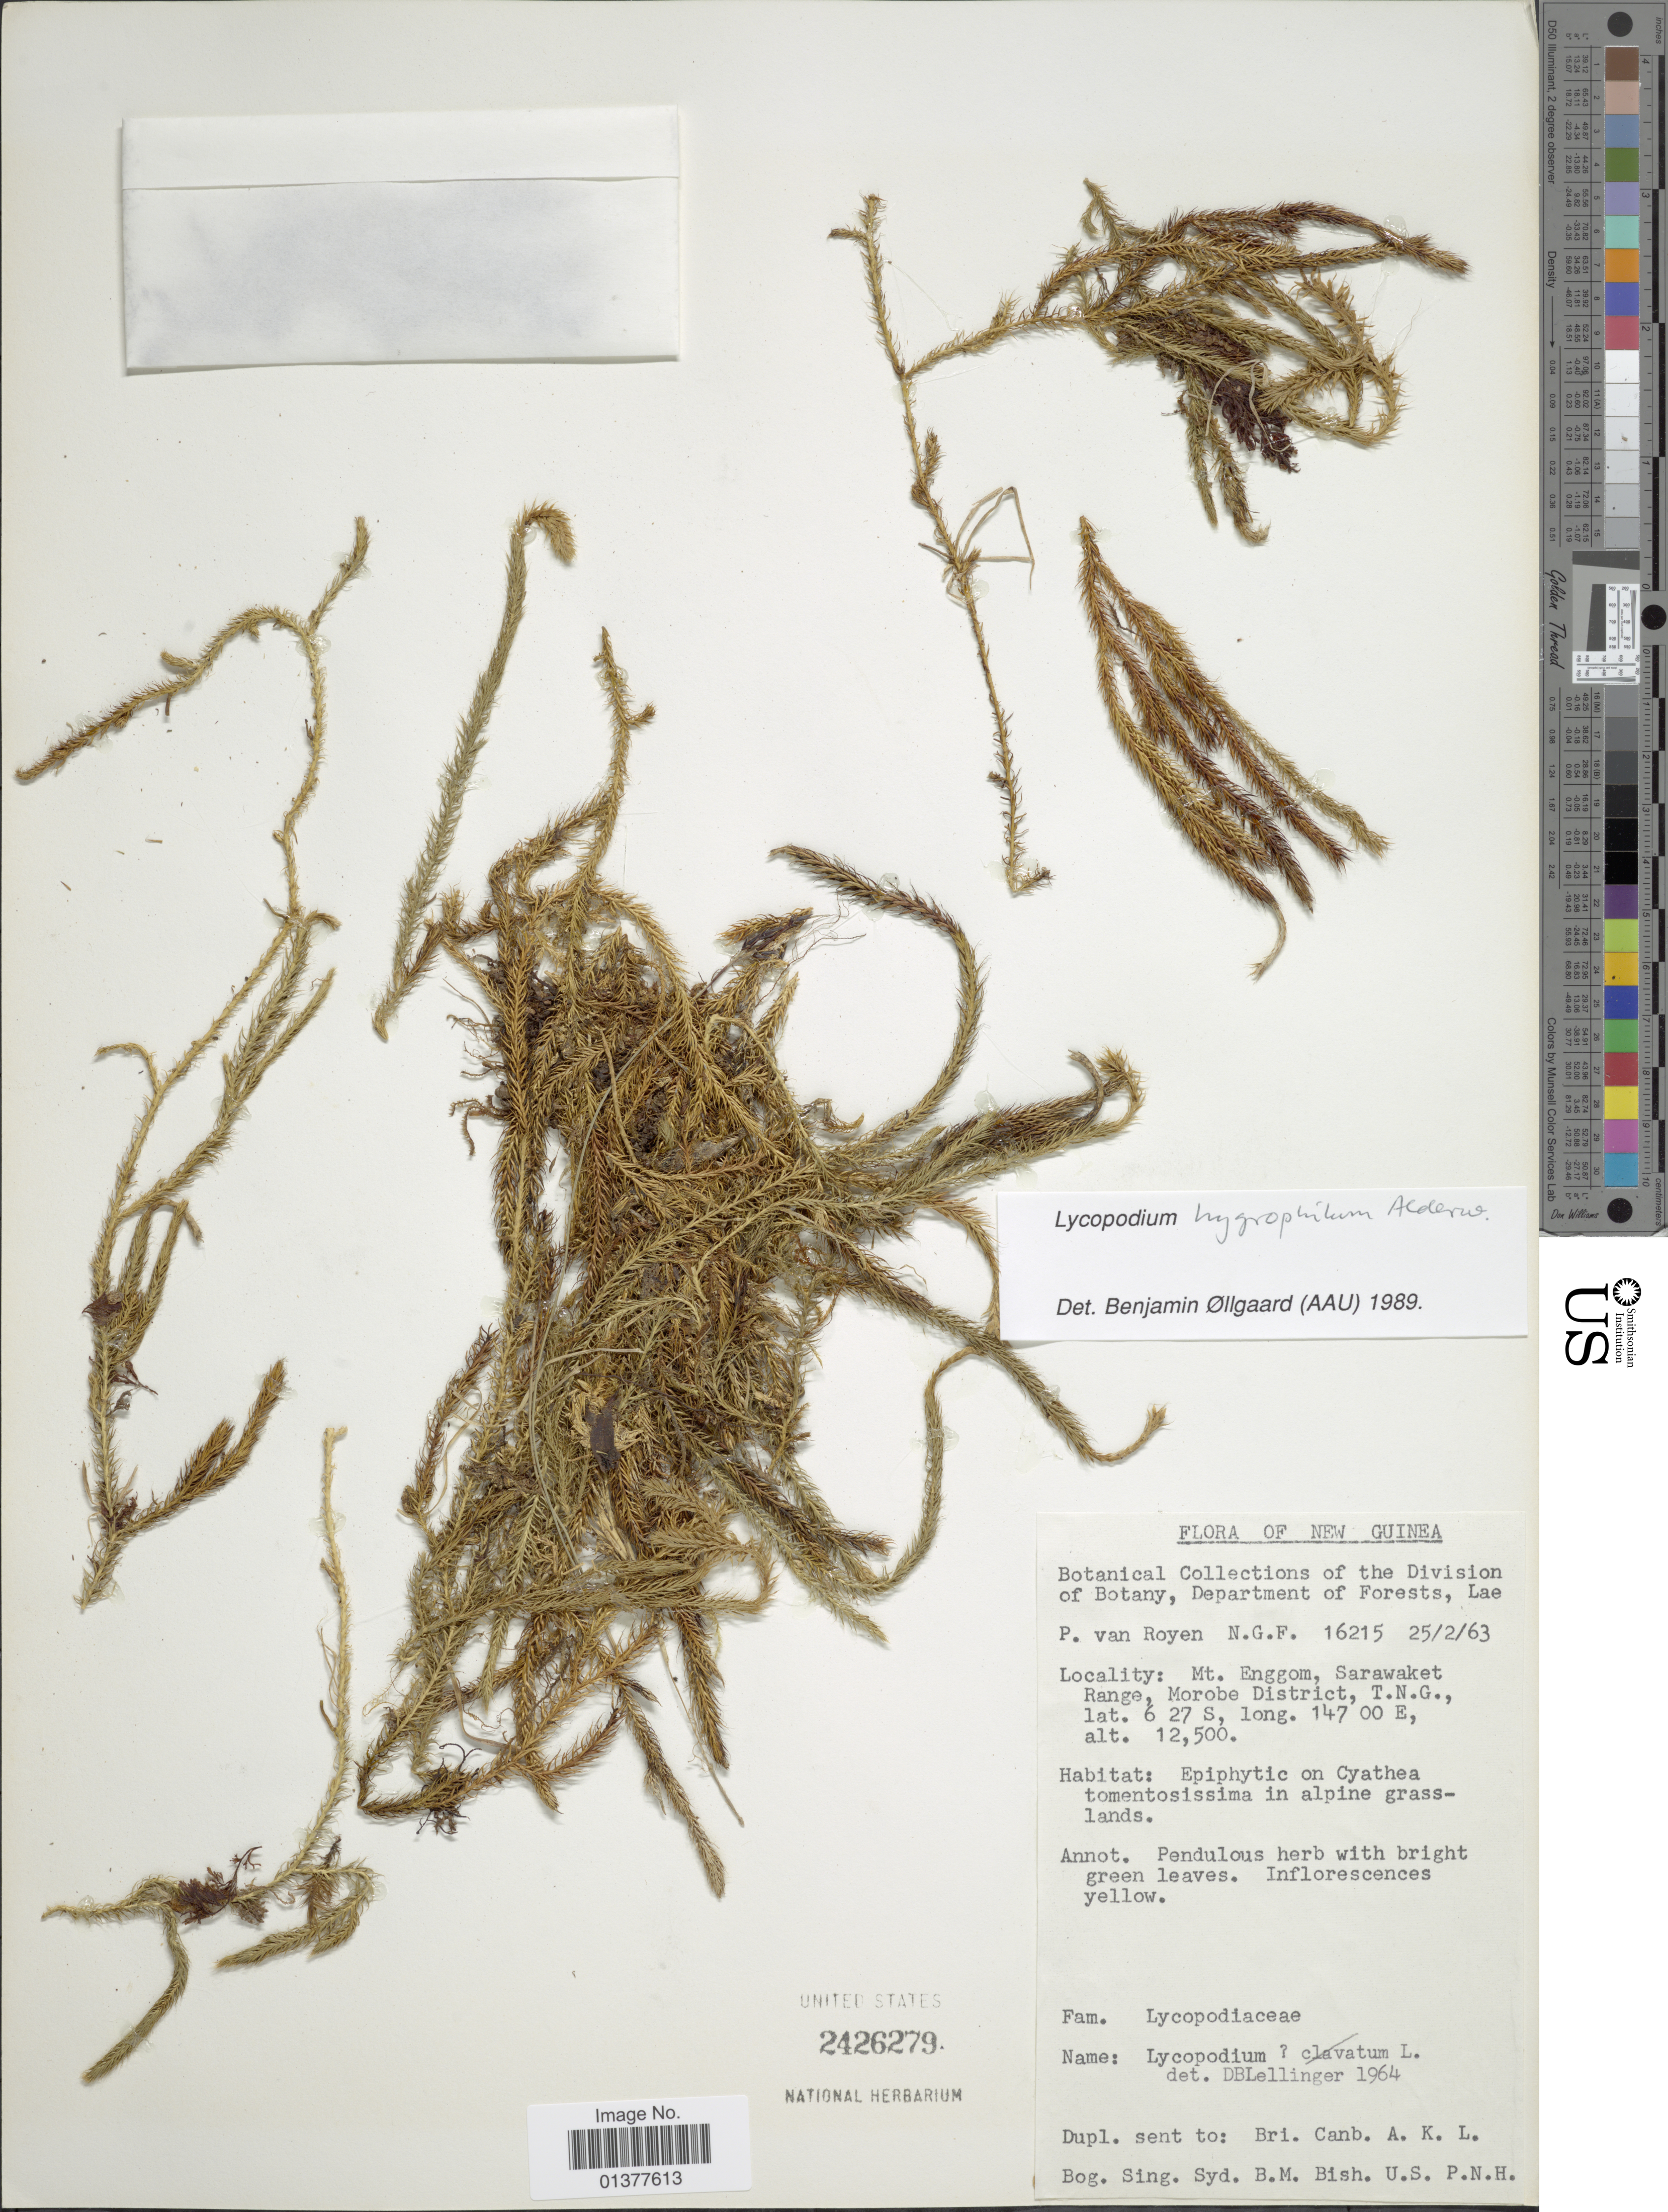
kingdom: Plantae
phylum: Tracheophyta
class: Lycopodiopsida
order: Lycopodiales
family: Lycopodiaceae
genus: Lycopodium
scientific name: Lycopodium hygrophilum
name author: Alderw.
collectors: P. van Royen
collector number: NGF16215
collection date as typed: Transcribed d/m/y: 25/2/63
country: Papua New Guinea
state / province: Morobe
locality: Mt Enggom, Sarawaket Range, T.N.G.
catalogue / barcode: US 2426279